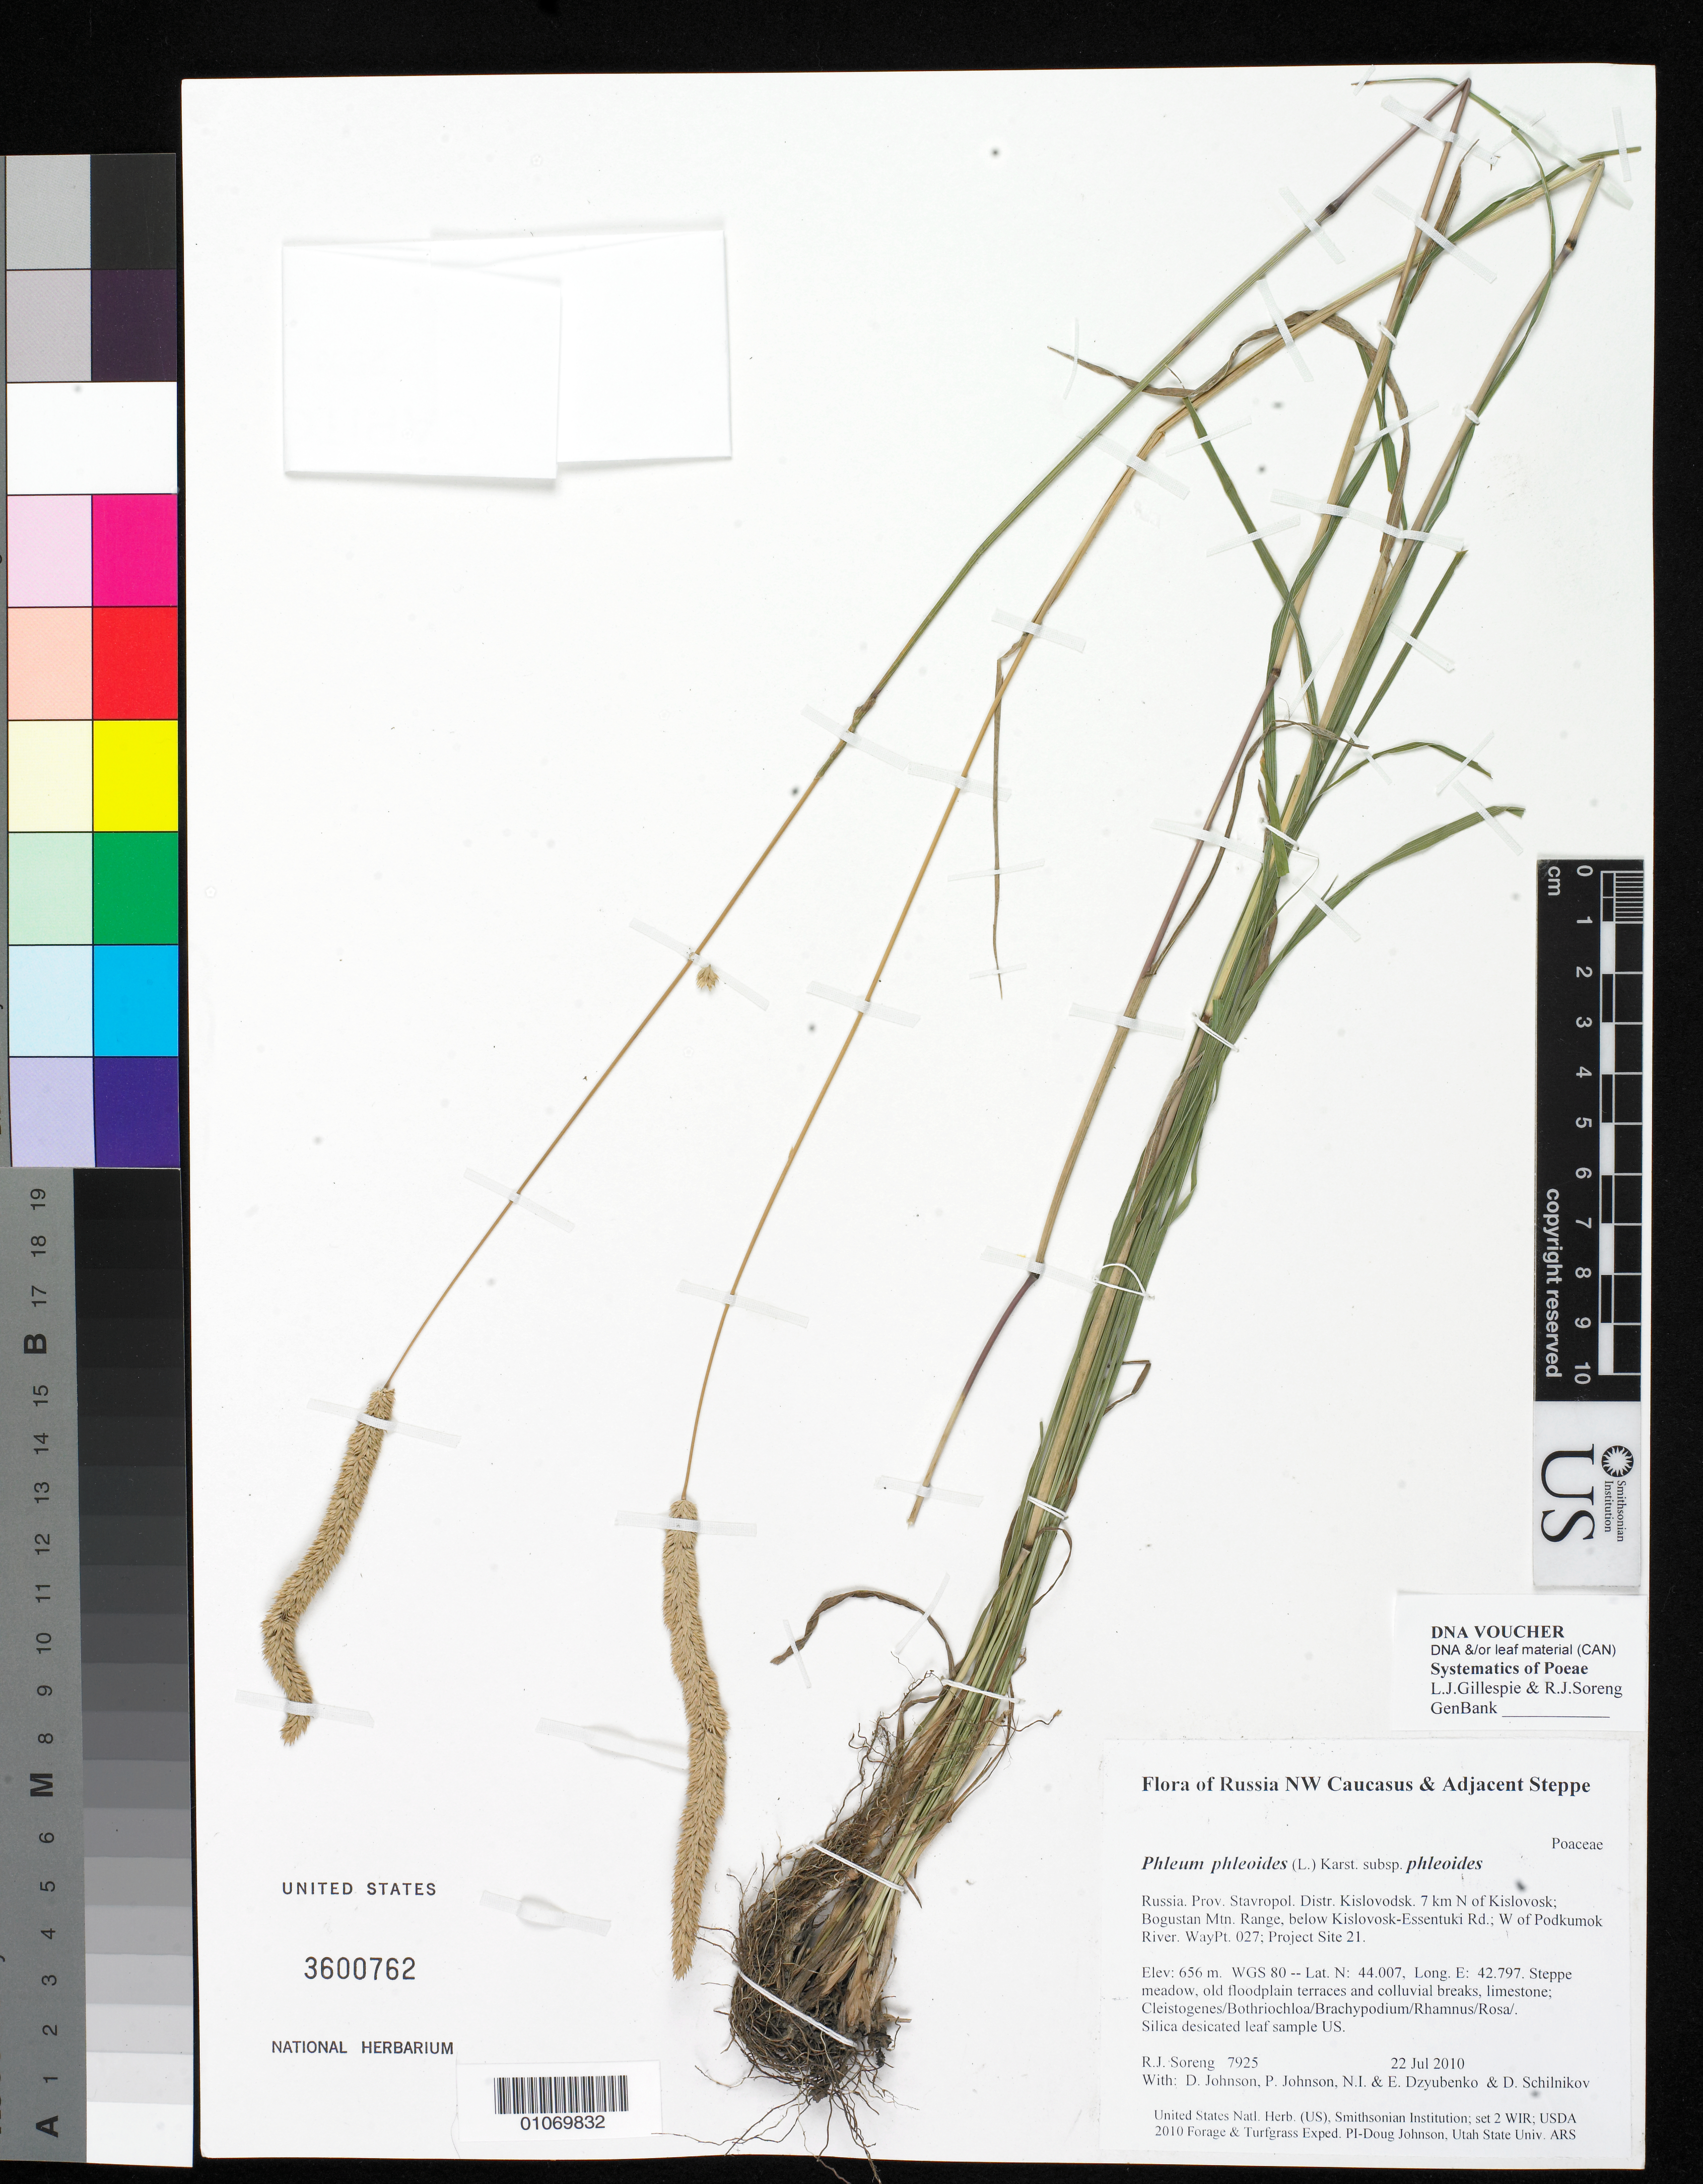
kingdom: Plantae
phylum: Tracheophyta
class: Liliopsida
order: Poales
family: Poaceae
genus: Phleum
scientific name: Phleum phleoides subsp. phleoides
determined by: Soreng, Robert J., Research Associate (BOT), Smithsonian Institution - National Museum of Natural History (UNITED STATES)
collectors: R. J. Soreng, D. Johnson, P. Johnson, N. Dzyubenko, E. Dzyubenko & D. Schilnikov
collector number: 7925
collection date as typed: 22 Jul 2010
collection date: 2010-07-22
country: Russian Federation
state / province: Stavropol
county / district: Kislovodsk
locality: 7 km N of Kislovosk; Bogustan Mtn. Range, below Kislovosk-Essentuki Rd.; W of Podkumok River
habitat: Steppe meadow, old floodplain terraces and colluvial breaks, limestone; Cleistogenes/Bothriochloa/Brachypodium/Rhamnus/Rosa/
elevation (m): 656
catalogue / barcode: US 3600762